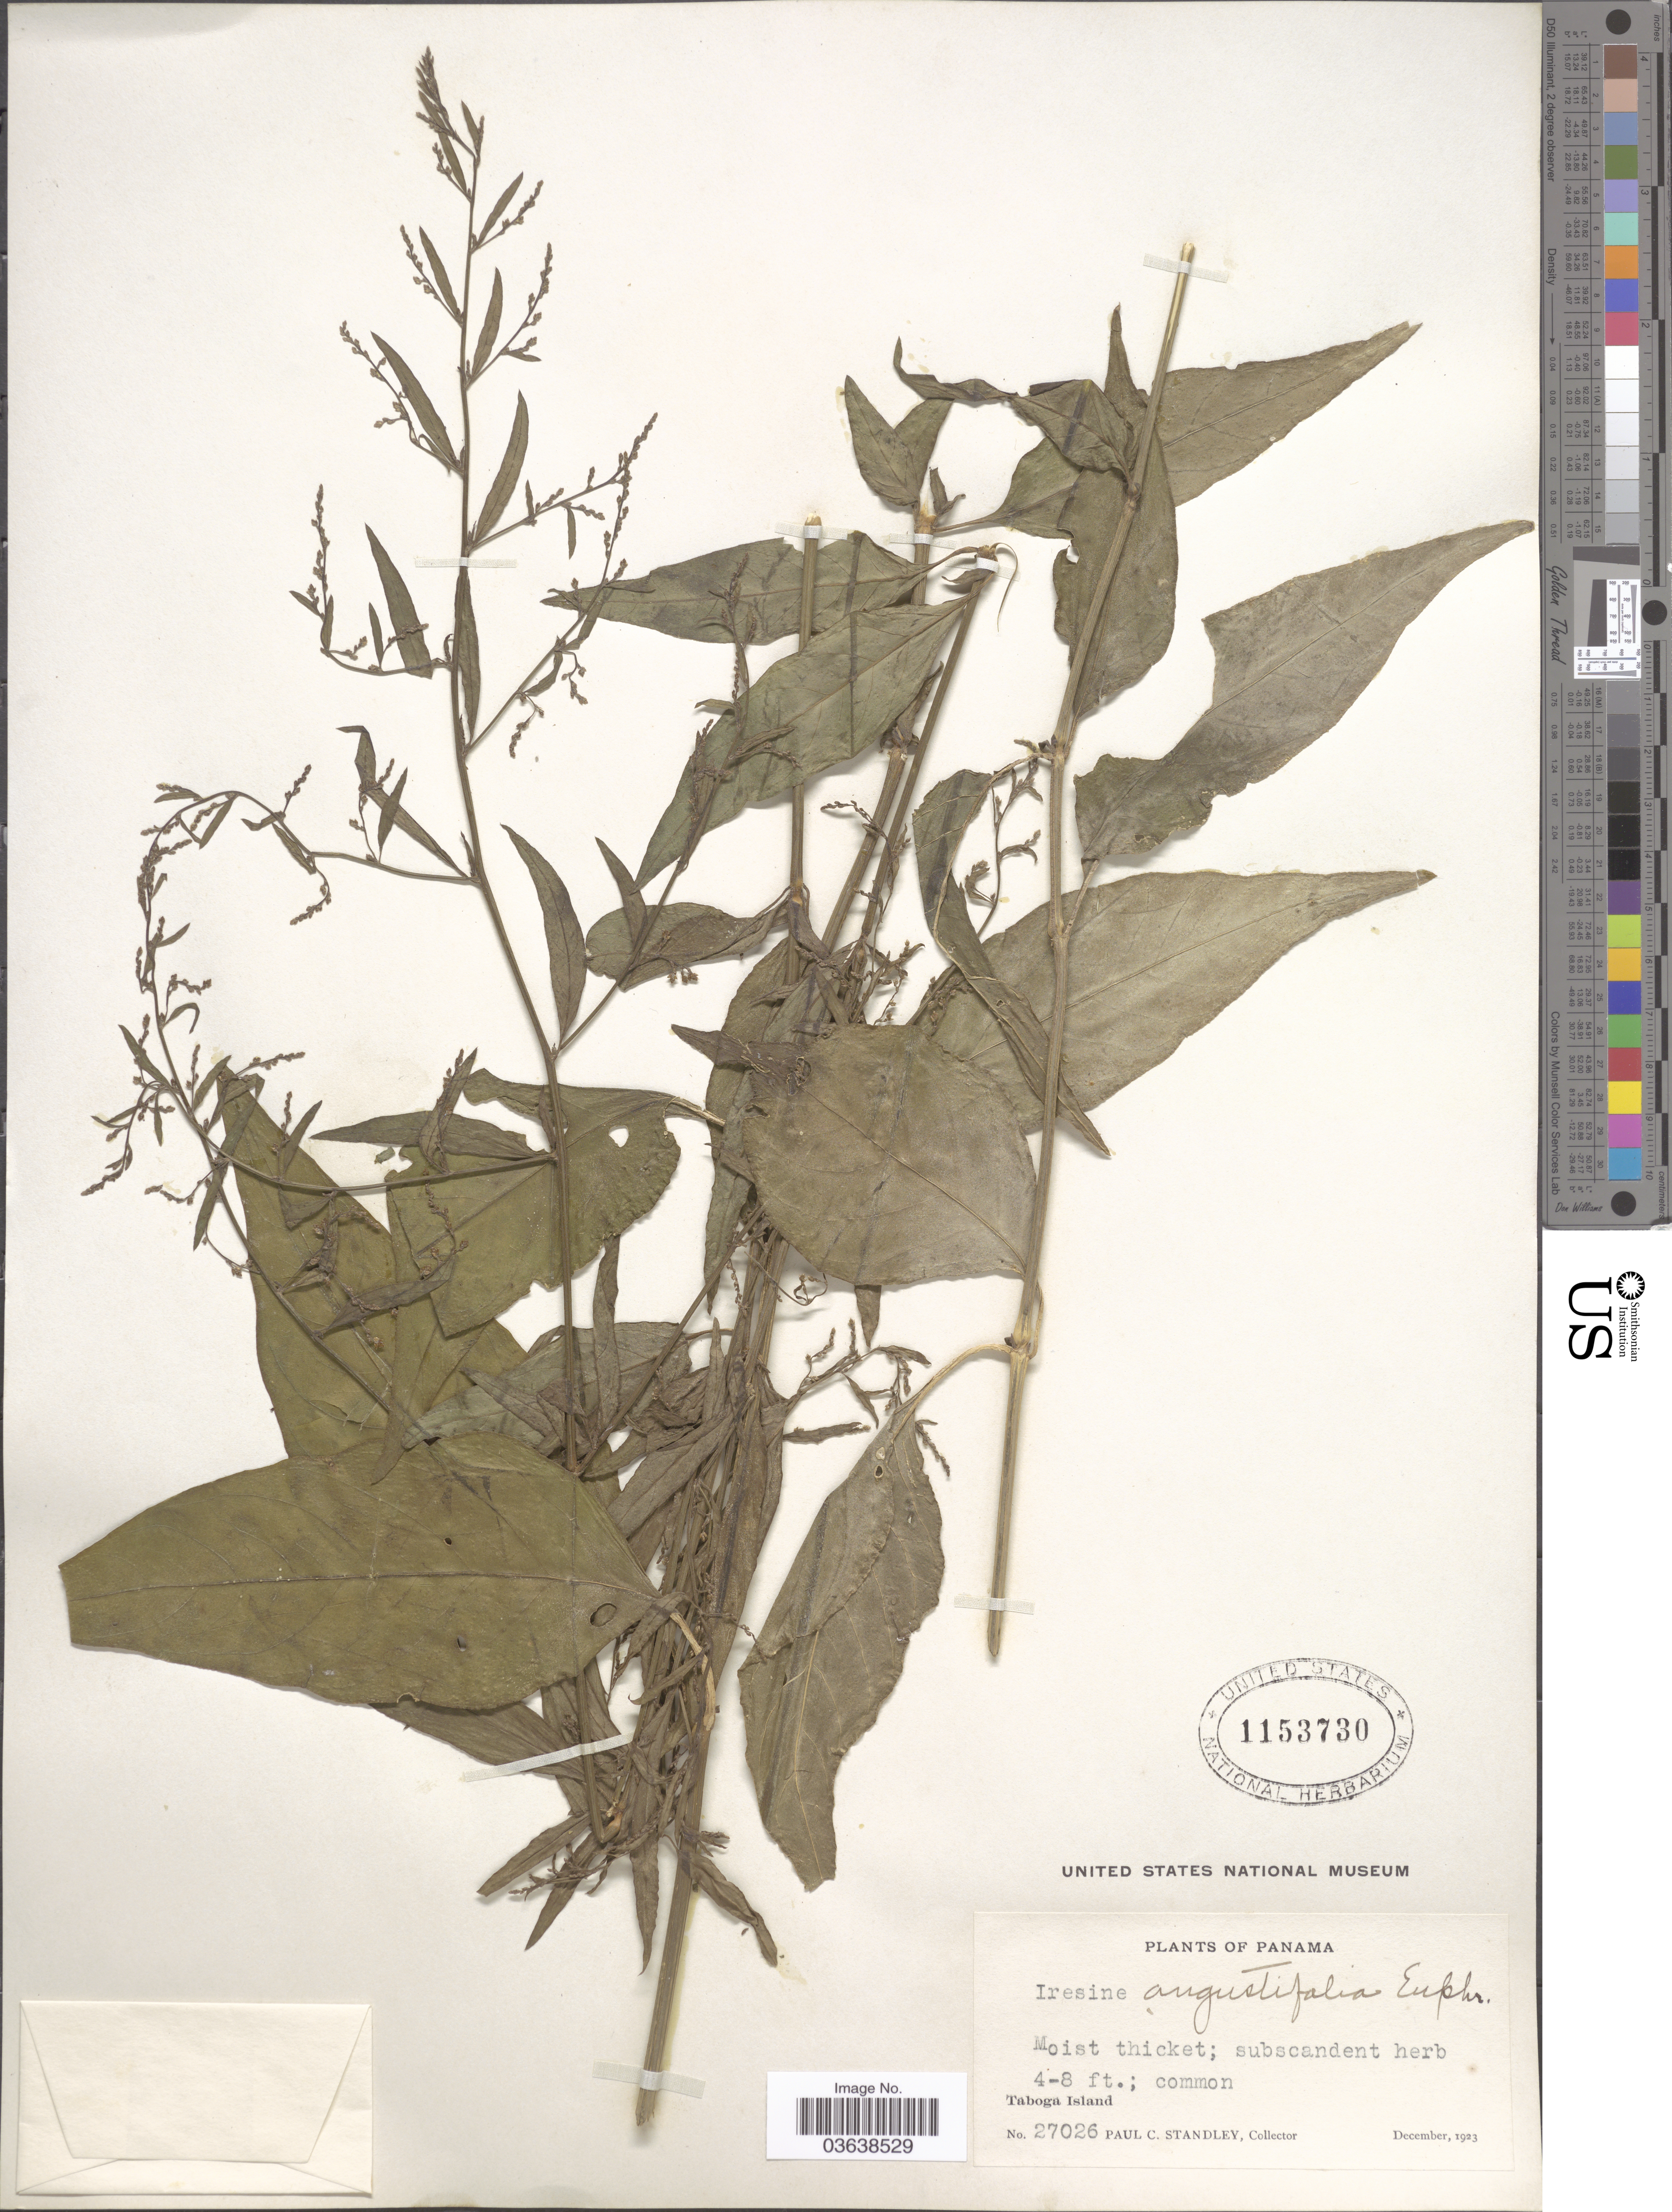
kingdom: Plantae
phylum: Tracheophyta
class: Magnoliopsida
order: Caryophyllales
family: Amaranthaceae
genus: Iresine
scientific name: Iresine angustifolia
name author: Euphrasén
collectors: P. C. Standley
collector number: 27026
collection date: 1923-12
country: Panama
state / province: Panamá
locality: Taboga Island.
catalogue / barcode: US 1153730